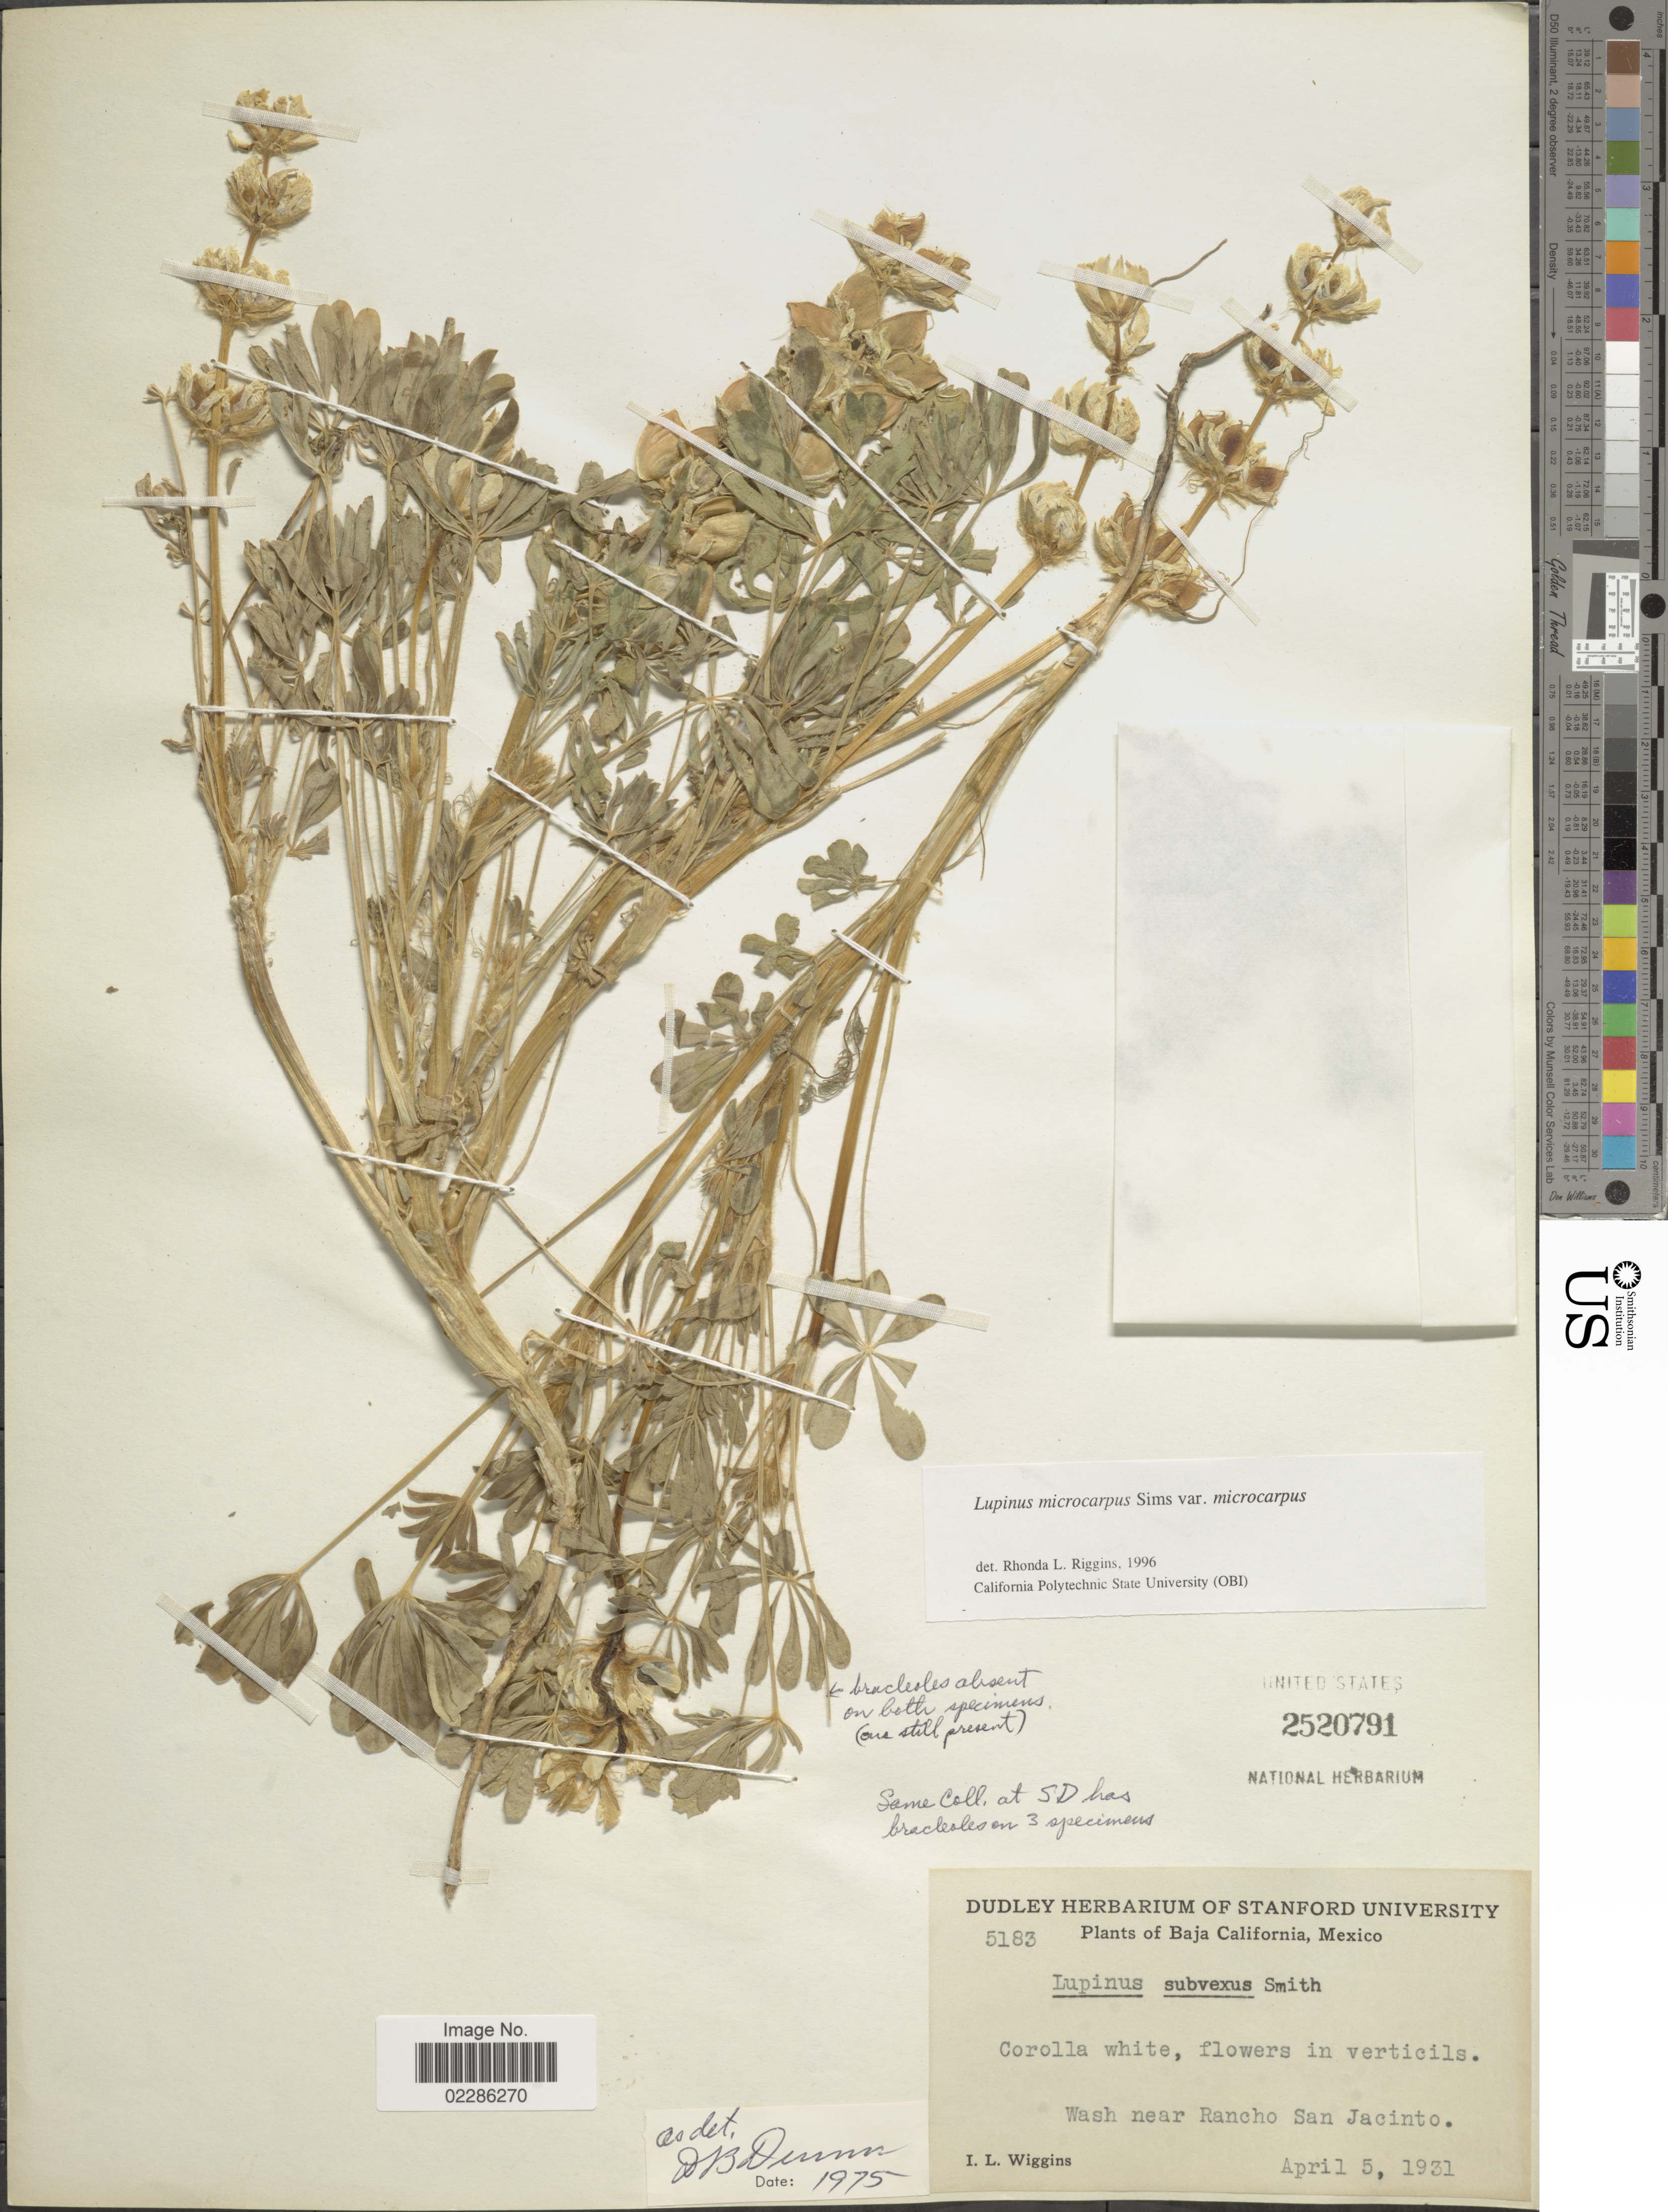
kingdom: Plantae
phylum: Tracheophyta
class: Magnoliopsida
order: Fabales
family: Fabaceae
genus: Lupinus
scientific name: Lupinus microcarpus var. microcarpus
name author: Sims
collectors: I. L. Wiggins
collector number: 5183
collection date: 1931-04-05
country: Mexico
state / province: Baja California Norte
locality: Wash near Ranch San Jacinto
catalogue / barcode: US 2520791